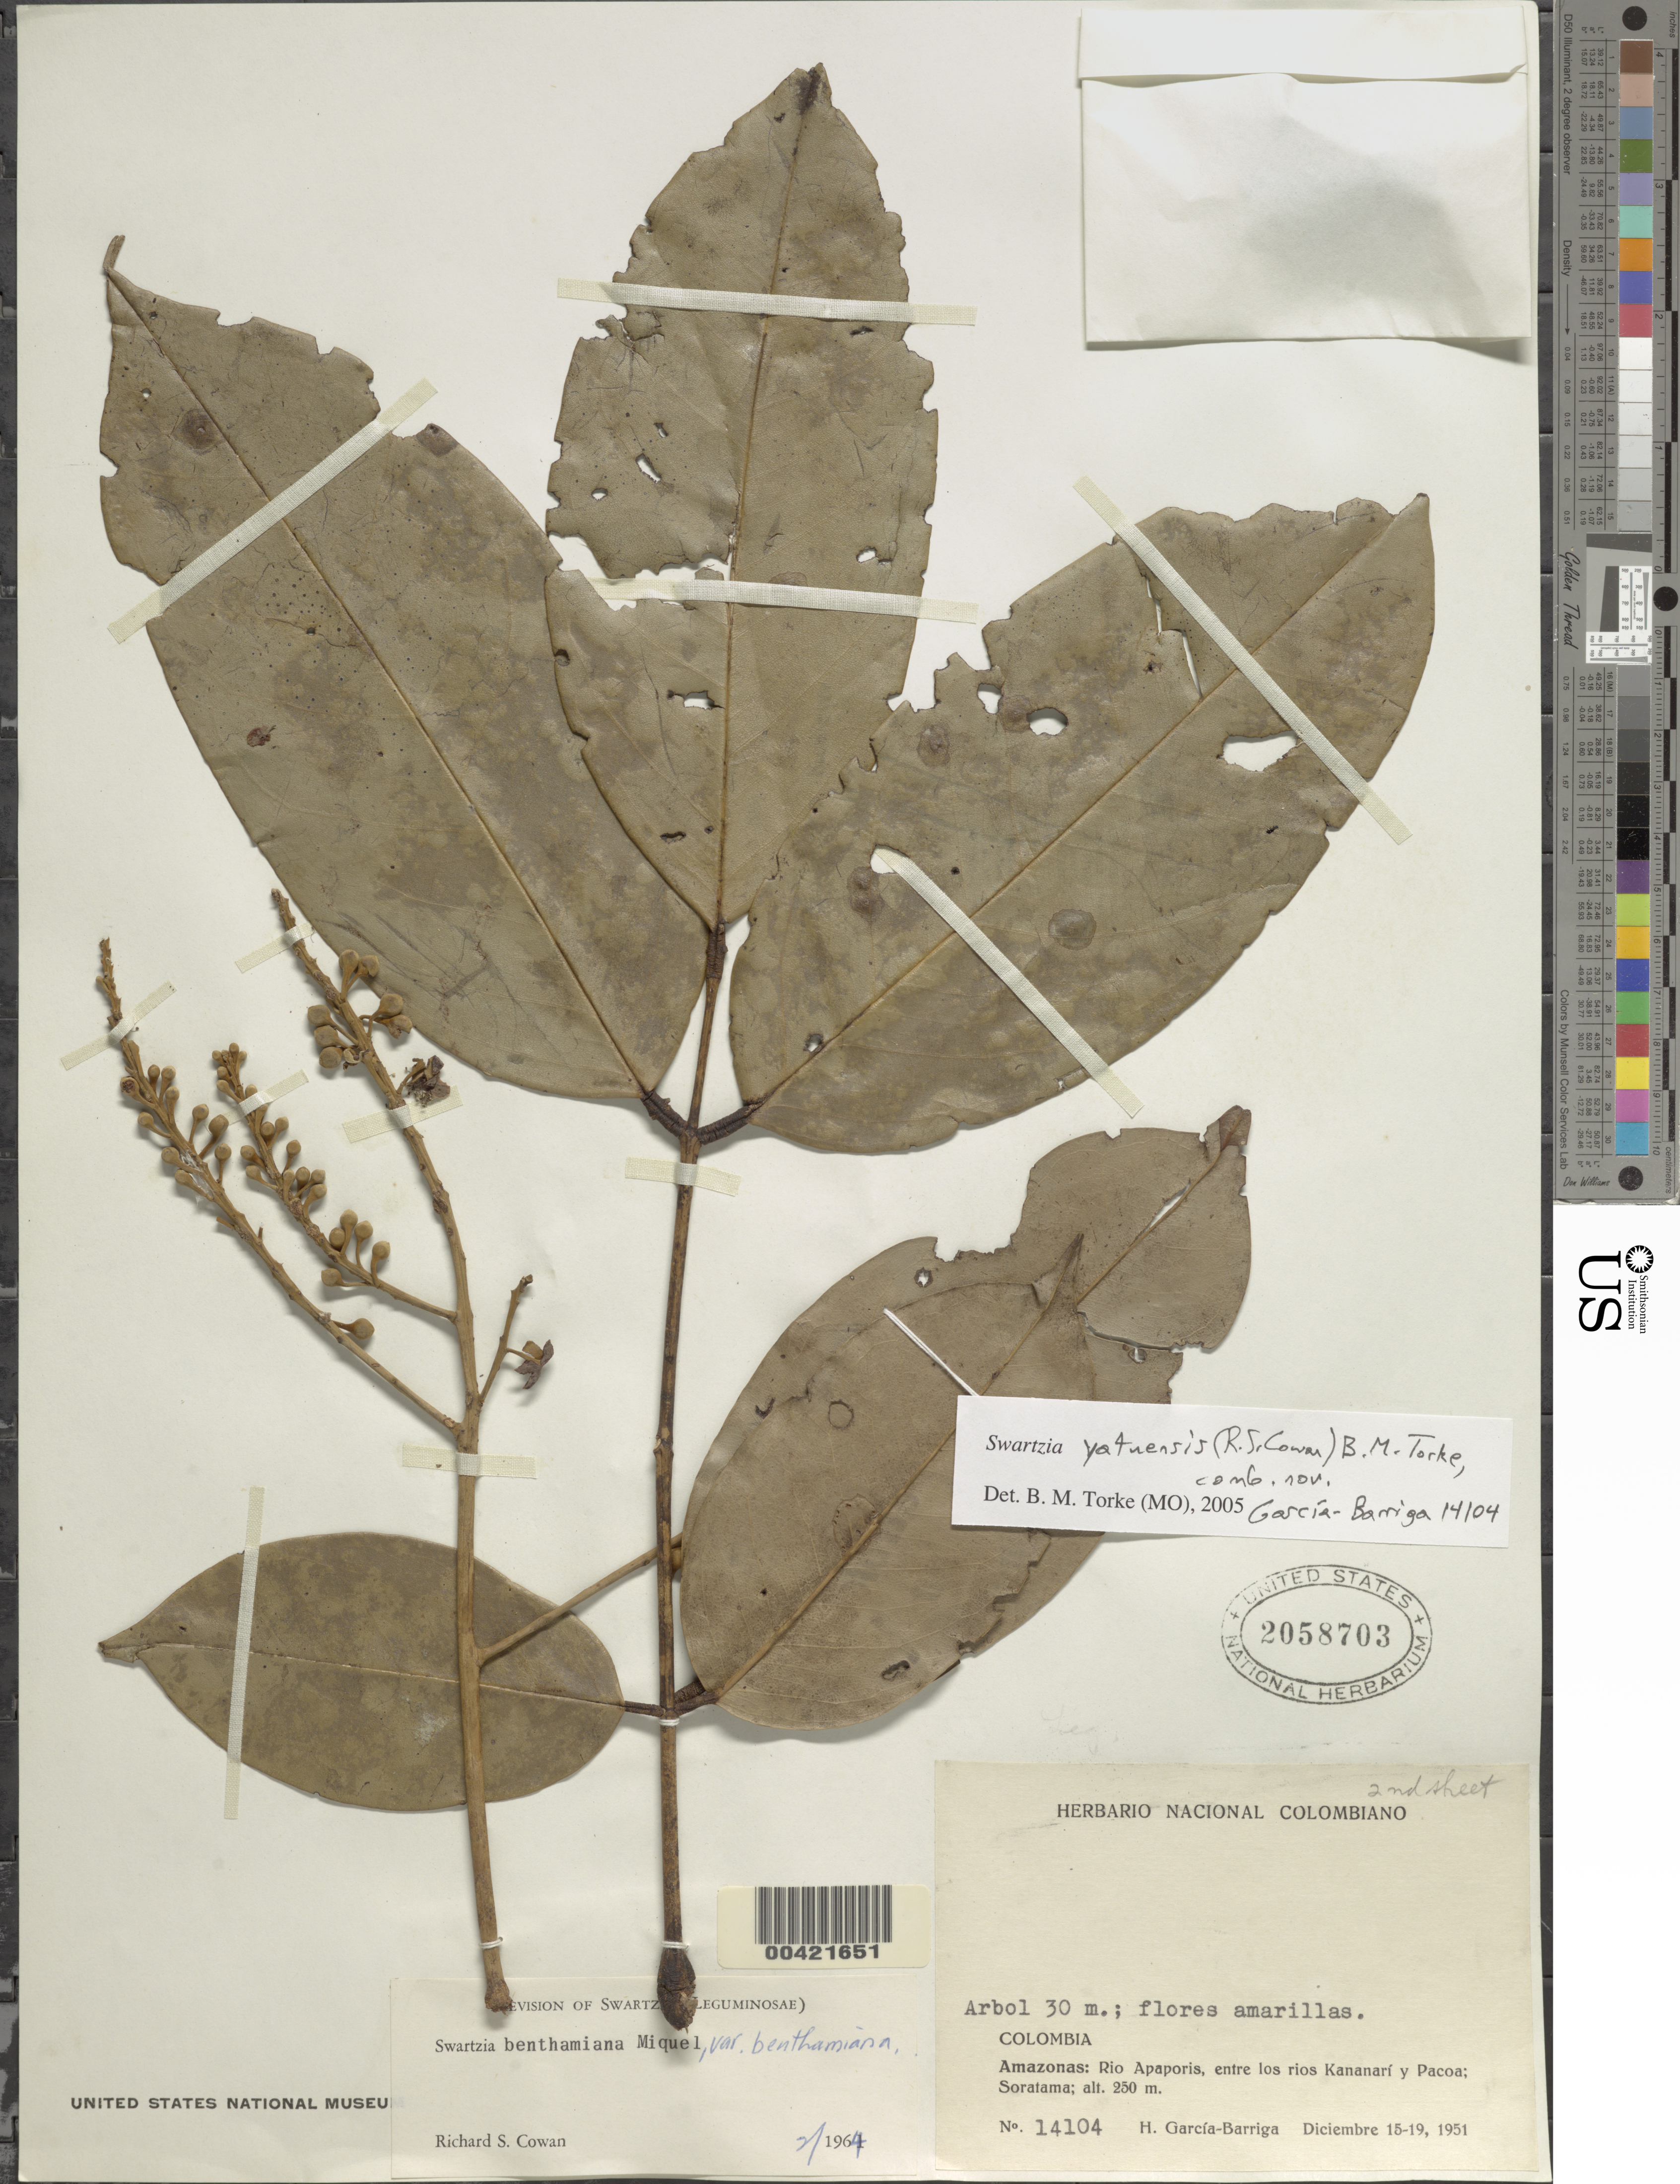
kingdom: Plantae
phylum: Tracheophyta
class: Magnoliopsida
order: Fabales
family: Fabaceae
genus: Swartzia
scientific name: Swartzia yatuensis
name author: (R.S. Cowan) Torke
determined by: Torke, B. M., (MO)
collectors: H. García Barriga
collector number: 14104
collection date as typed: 15 Dec 1951 to 19 Dec 1951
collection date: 1951-12-15/1951-12-19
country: Colombia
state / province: Amazônas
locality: Soritaima; entre los Rios Kananari y Pacoa; Soratama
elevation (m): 250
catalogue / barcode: US 2058703